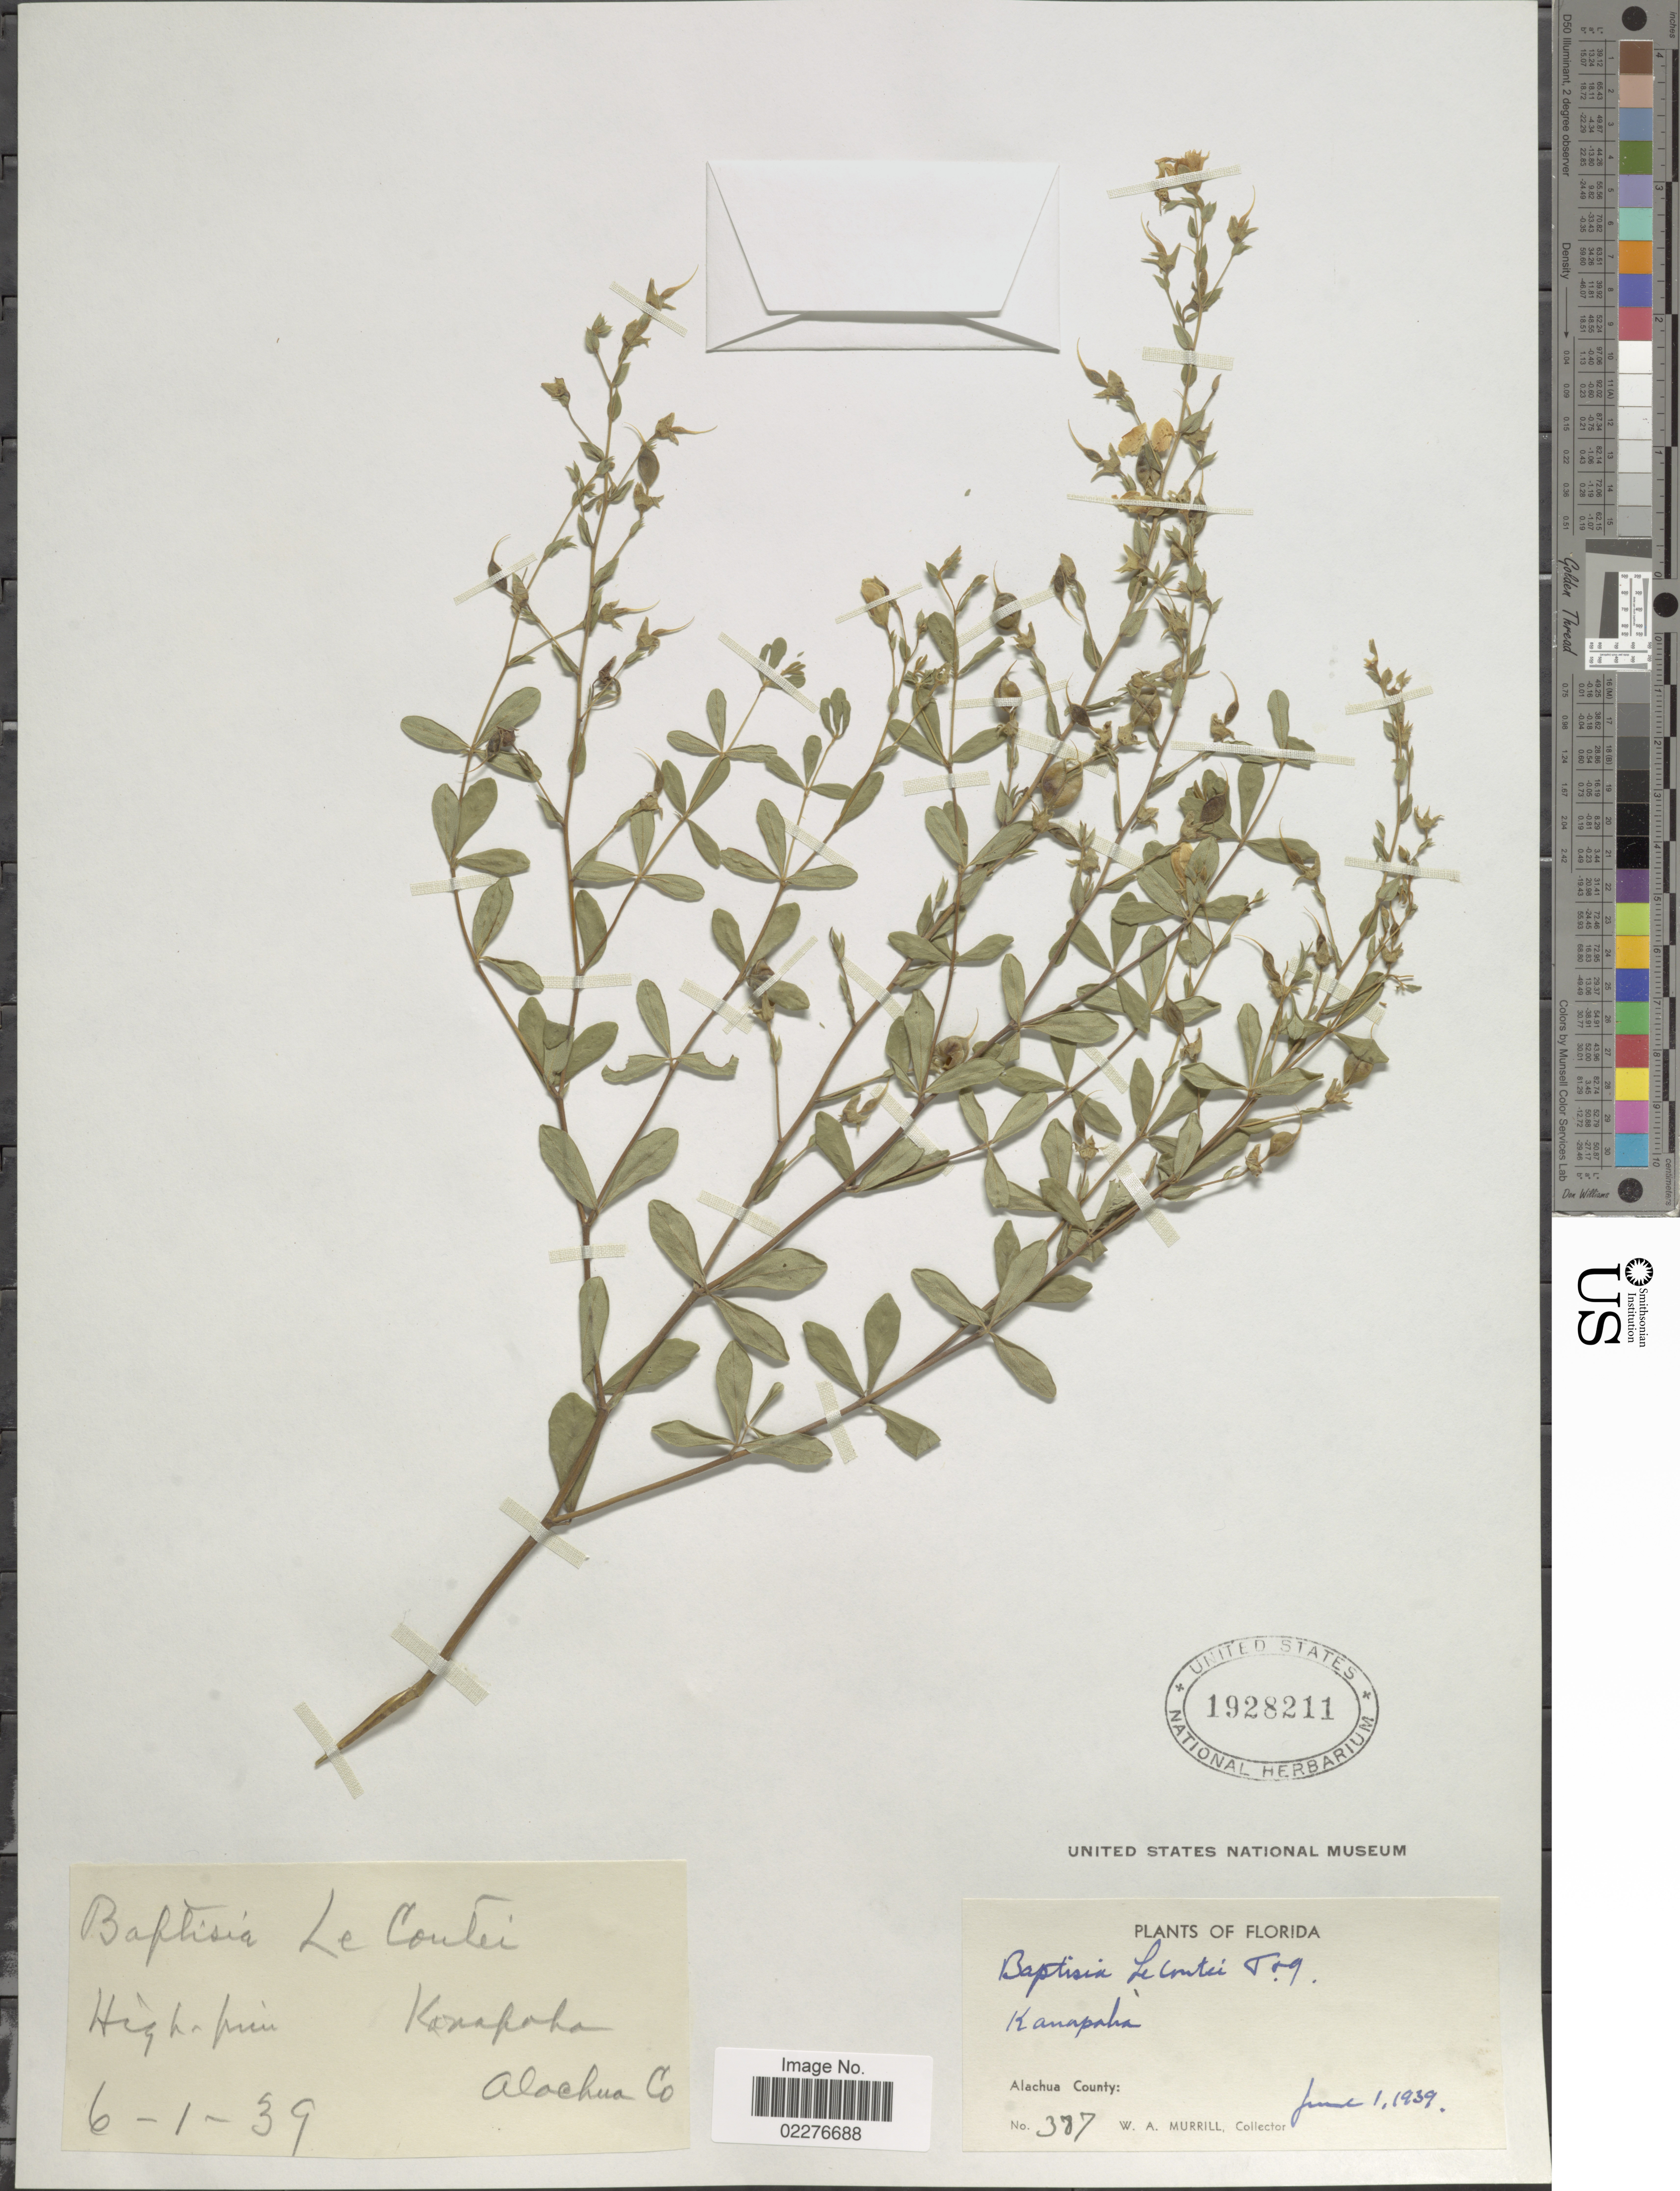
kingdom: Plantae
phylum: Tracheophyta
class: Magnoliopsida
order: Fabales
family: Fabaceae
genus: Baptisia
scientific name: Baptisia lecontei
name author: Torr. & A. Gray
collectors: W. A. Murrill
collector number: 387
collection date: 1939-06-01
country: United States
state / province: Florida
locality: Kanapaha, Alachua County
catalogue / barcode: US 1928211